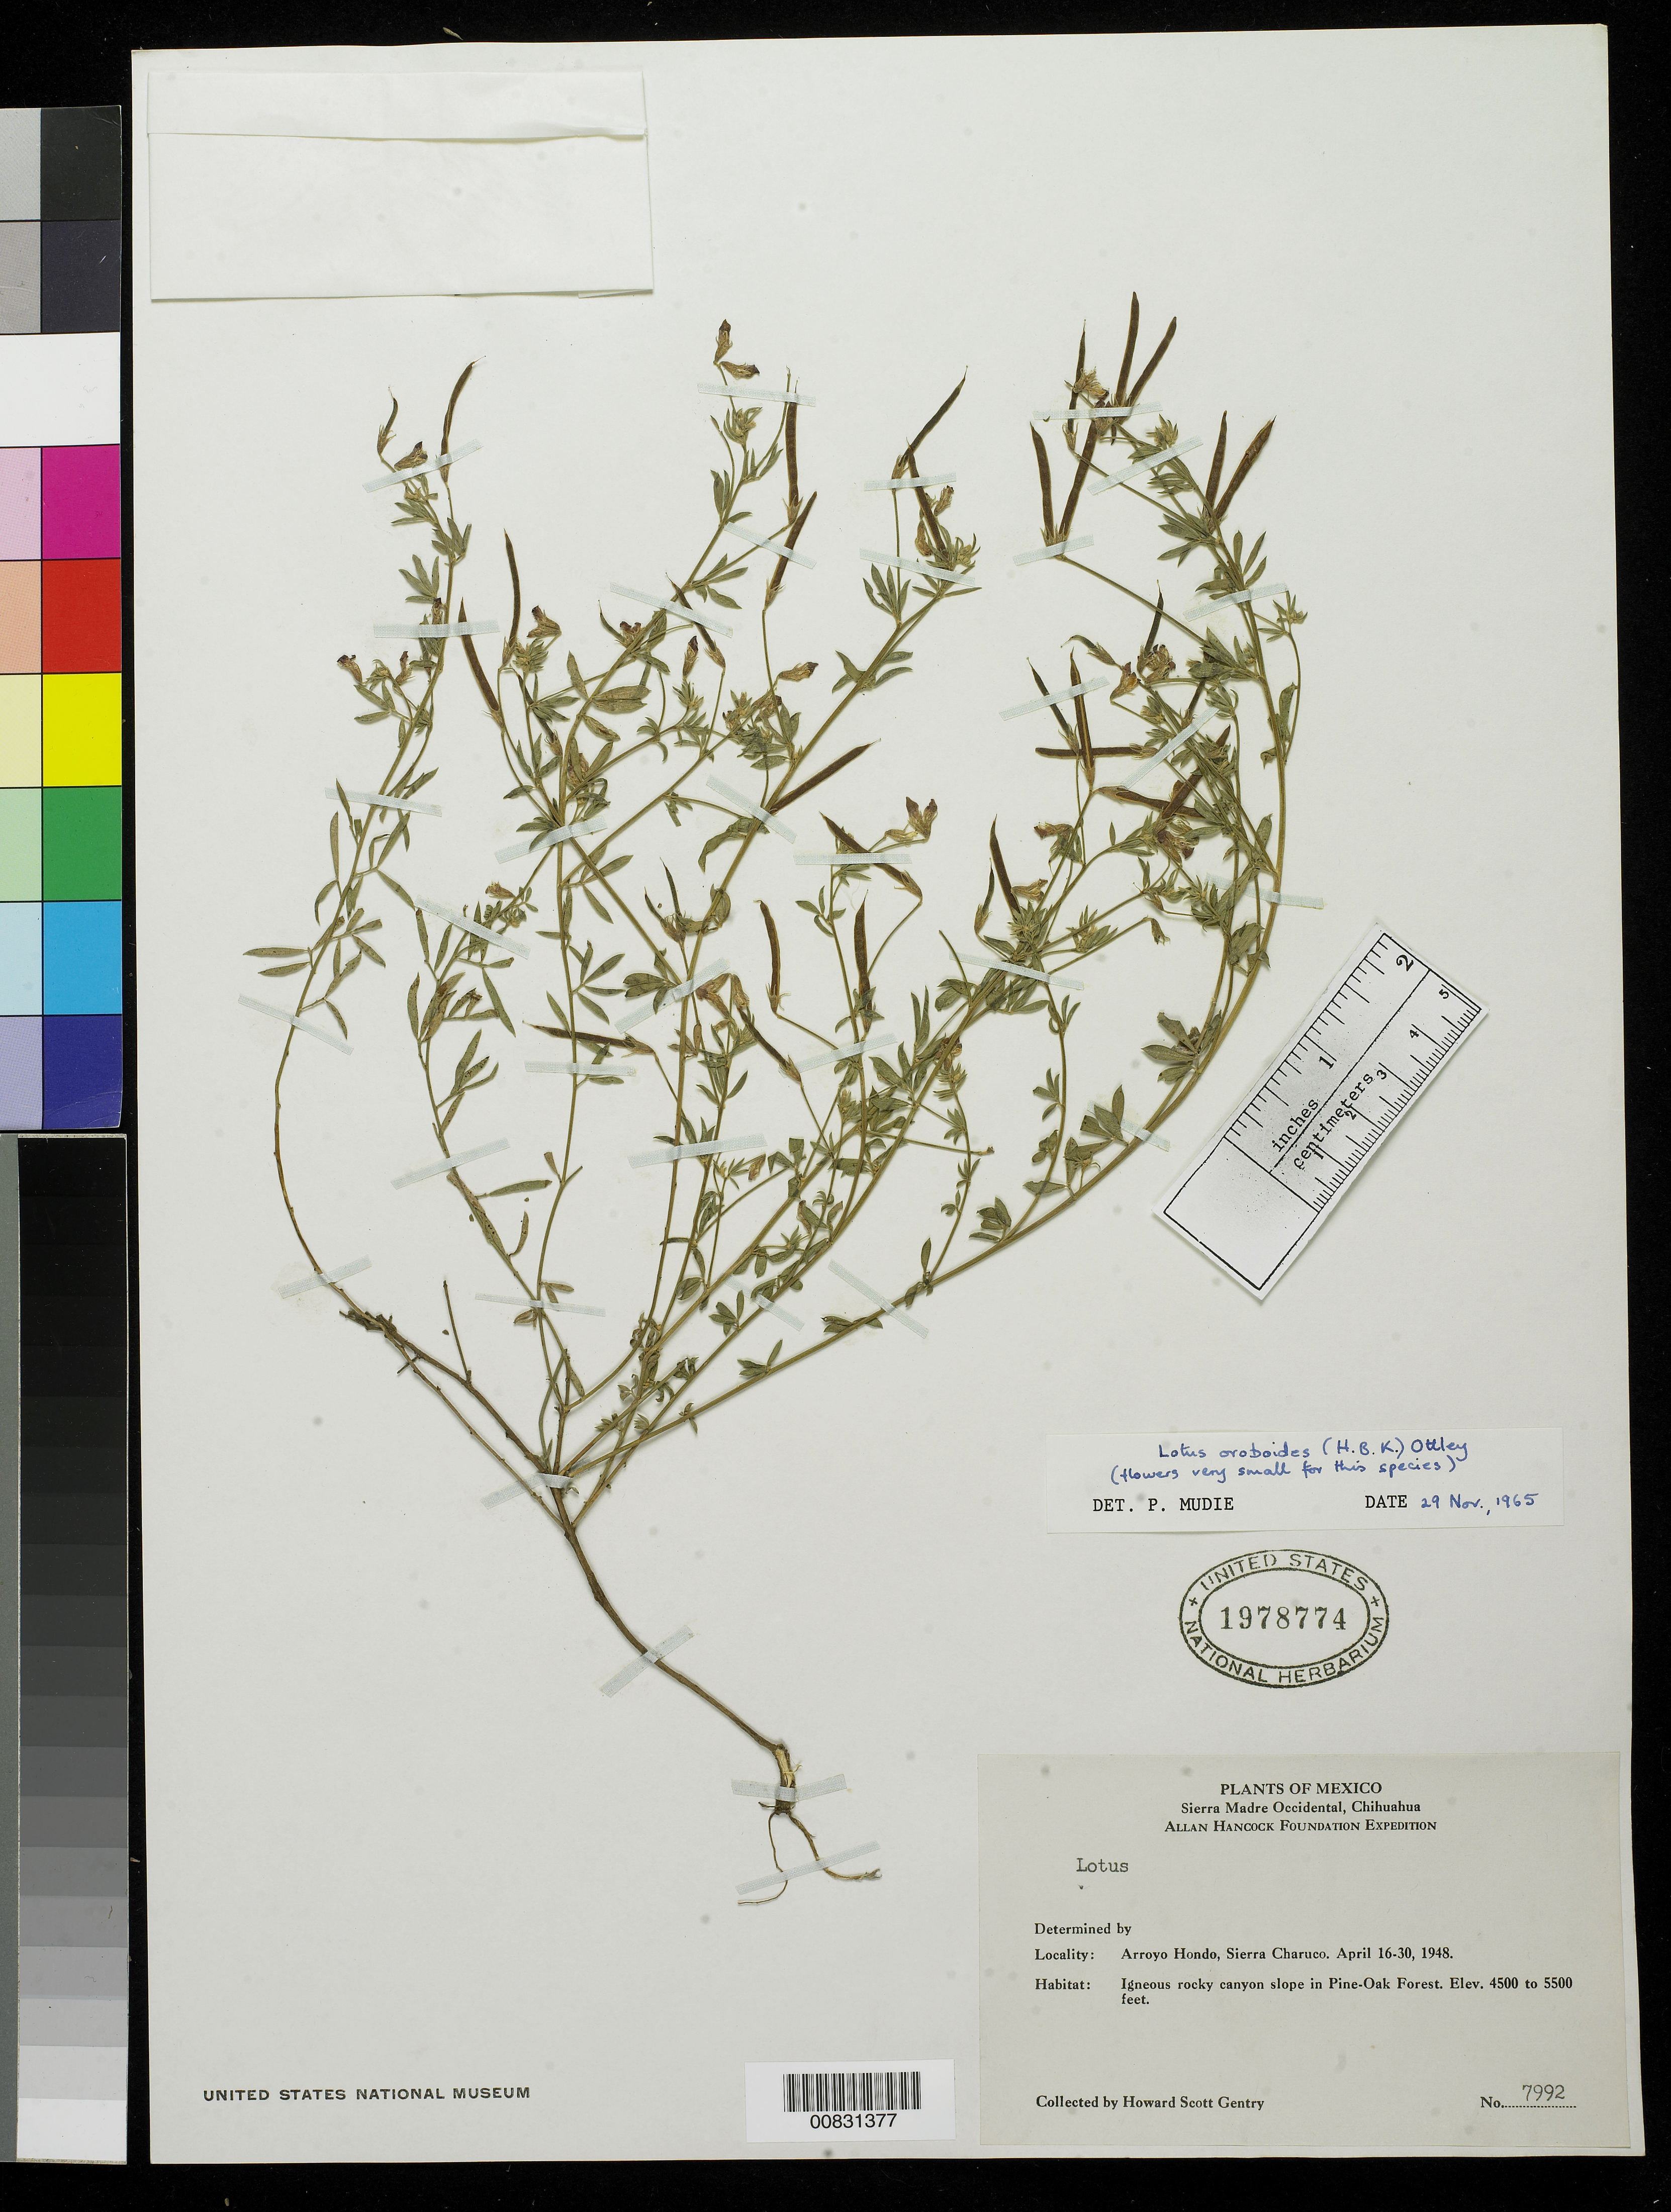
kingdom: Plantae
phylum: Tracheophyta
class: Magnoliopsida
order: Fabales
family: Fabaceae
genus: Ottleya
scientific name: Ottleya oroboides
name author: (Kunth) D.D. Sokoloff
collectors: H. S. Gentry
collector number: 7992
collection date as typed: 16 Apr 1948 to 30 Apr 1948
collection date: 1948-04-16/1948-04-30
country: Mexico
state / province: Chihuahua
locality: Arroyo Hondo, Sierra Charuco.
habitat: Igneous rocky canyon slope in Pine-Oak Forest.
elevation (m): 1372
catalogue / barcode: US 1978774